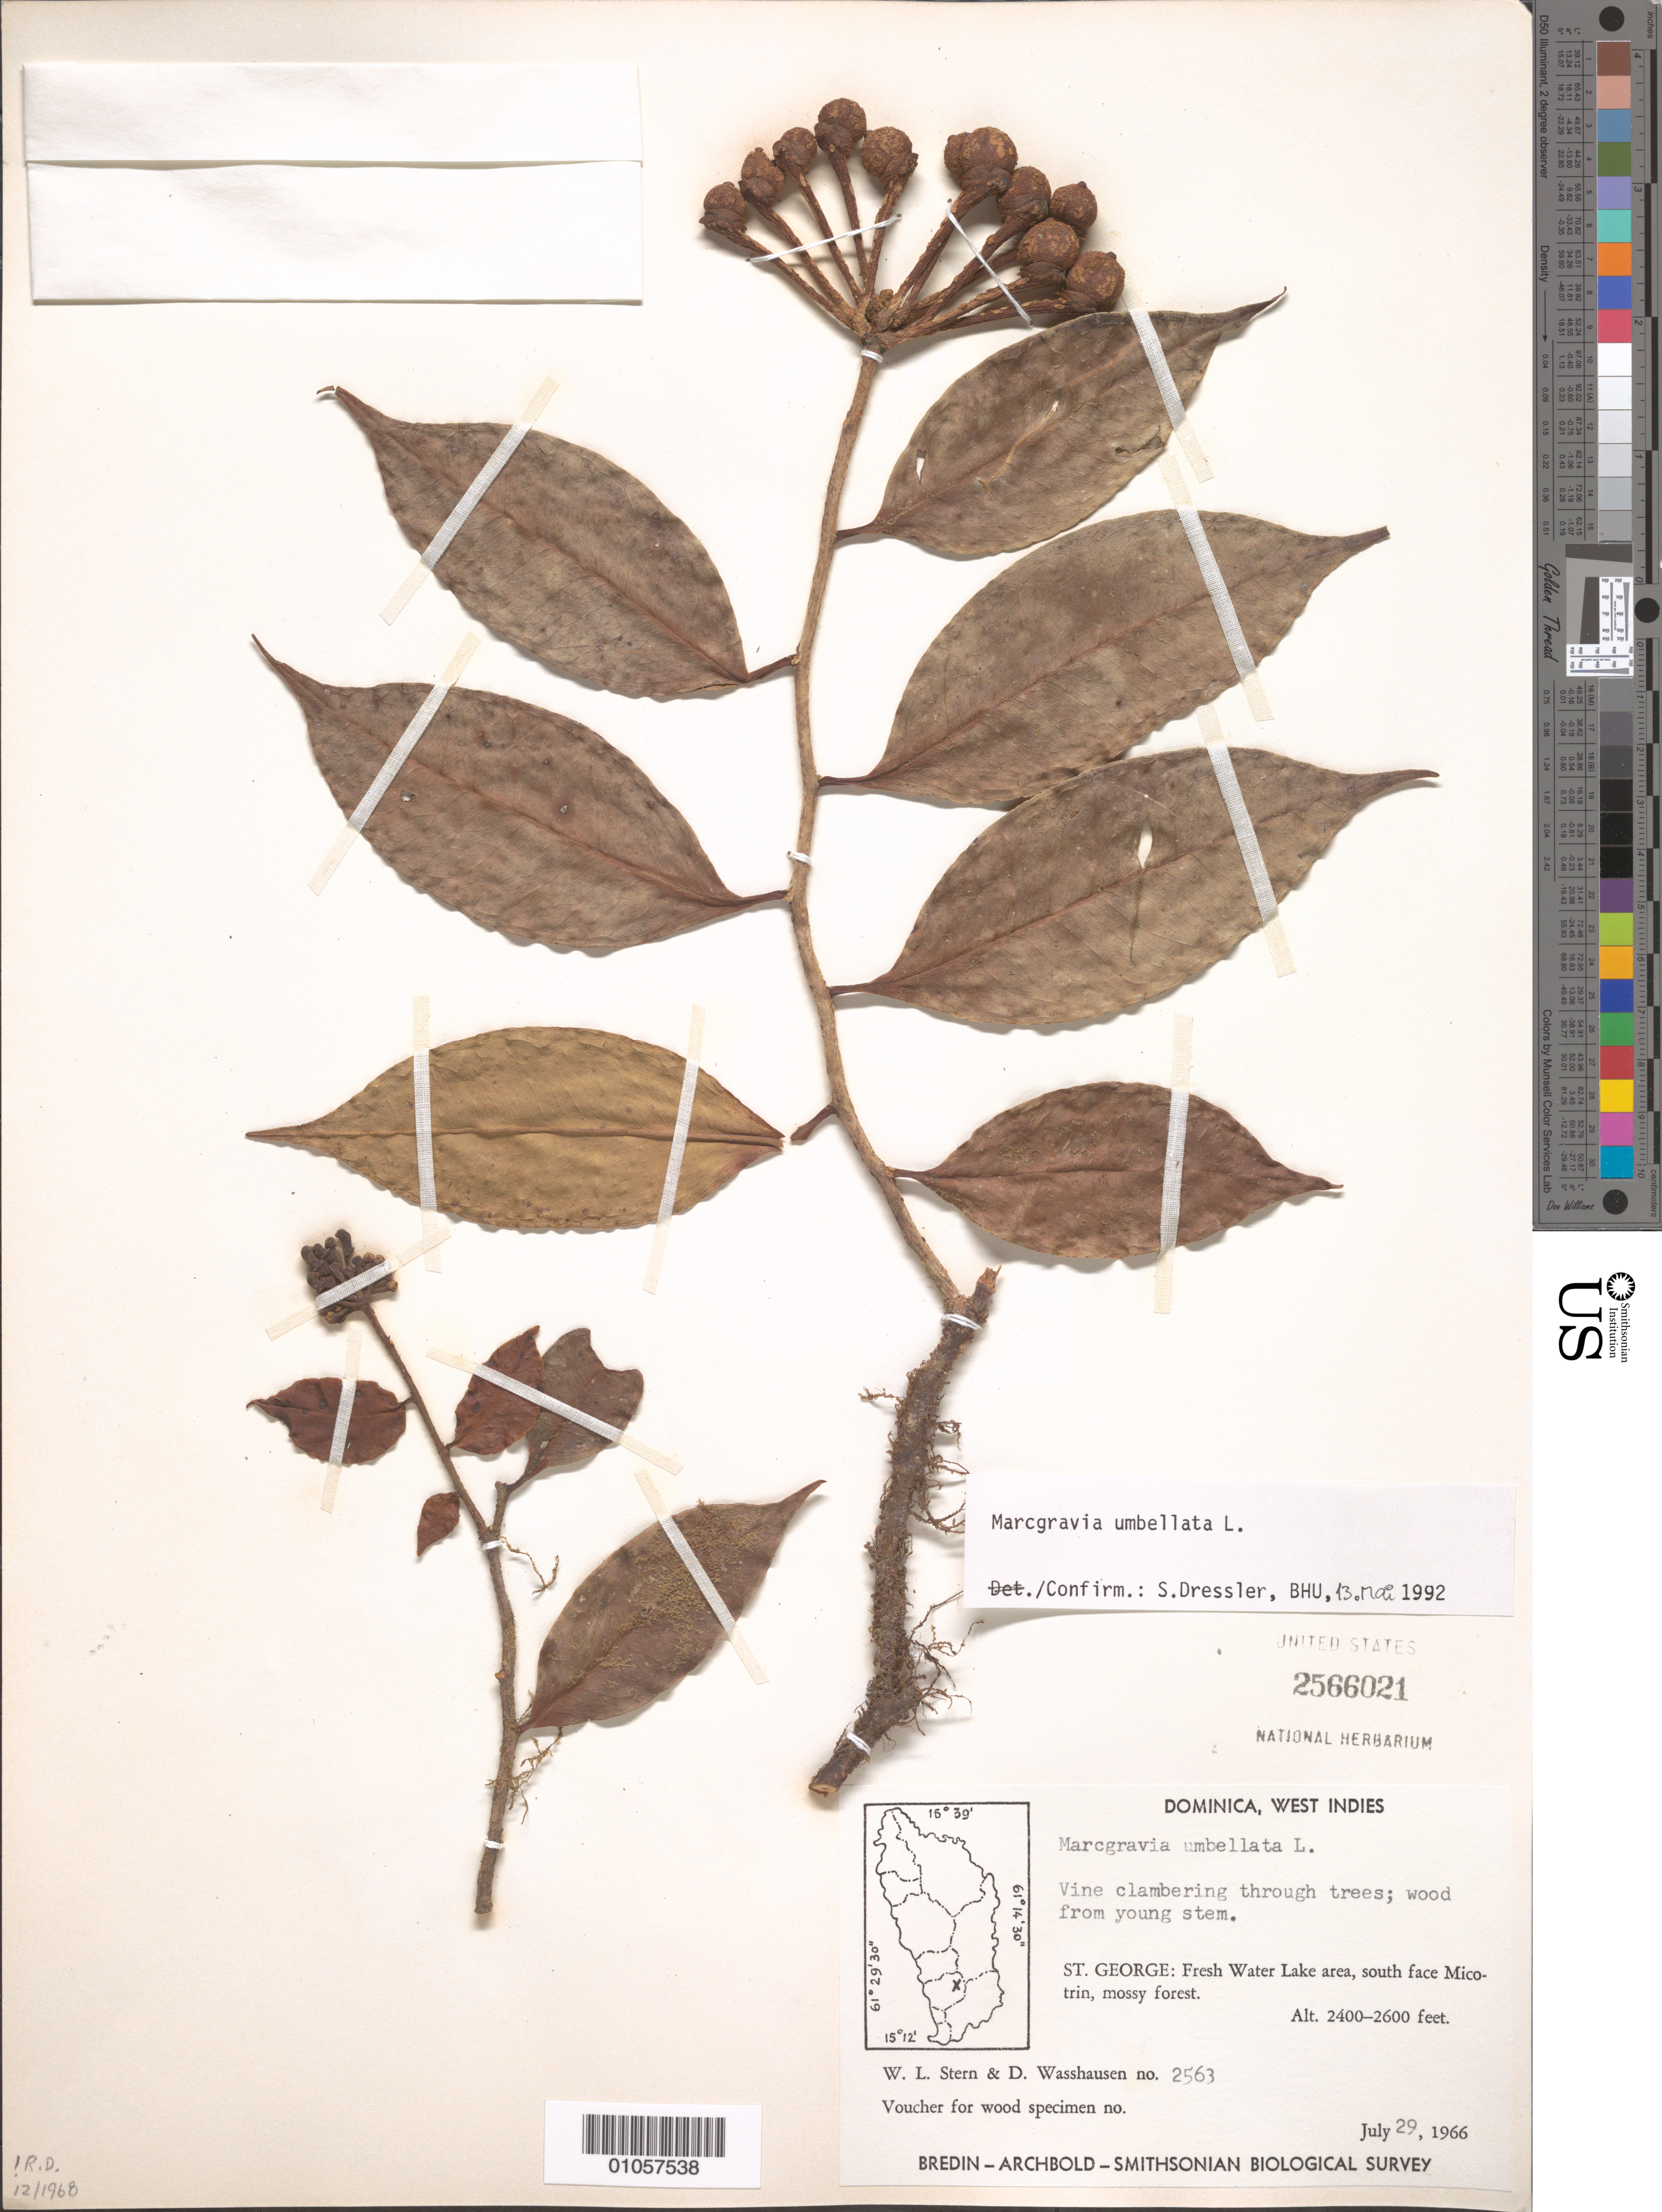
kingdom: Plantae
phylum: Tracheophyta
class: Magnoliopsida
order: Ericales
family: Marcgraviaceae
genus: Marcgravia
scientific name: Marcgravia umbellata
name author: L.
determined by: Dressler, S., (FR), Forschungsinstitut Und Naturmuseum Senckenberg (GERMANY)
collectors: W. L. Stern & D. C. Wasshausen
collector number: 2563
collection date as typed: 29 Jul 1966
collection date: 1966-07-29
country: Dominica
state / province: St. George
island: Dominica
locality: Fresh Water Lake area, south face Micotrin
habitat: Mossy forest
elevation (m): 732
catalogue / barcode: US 2566021